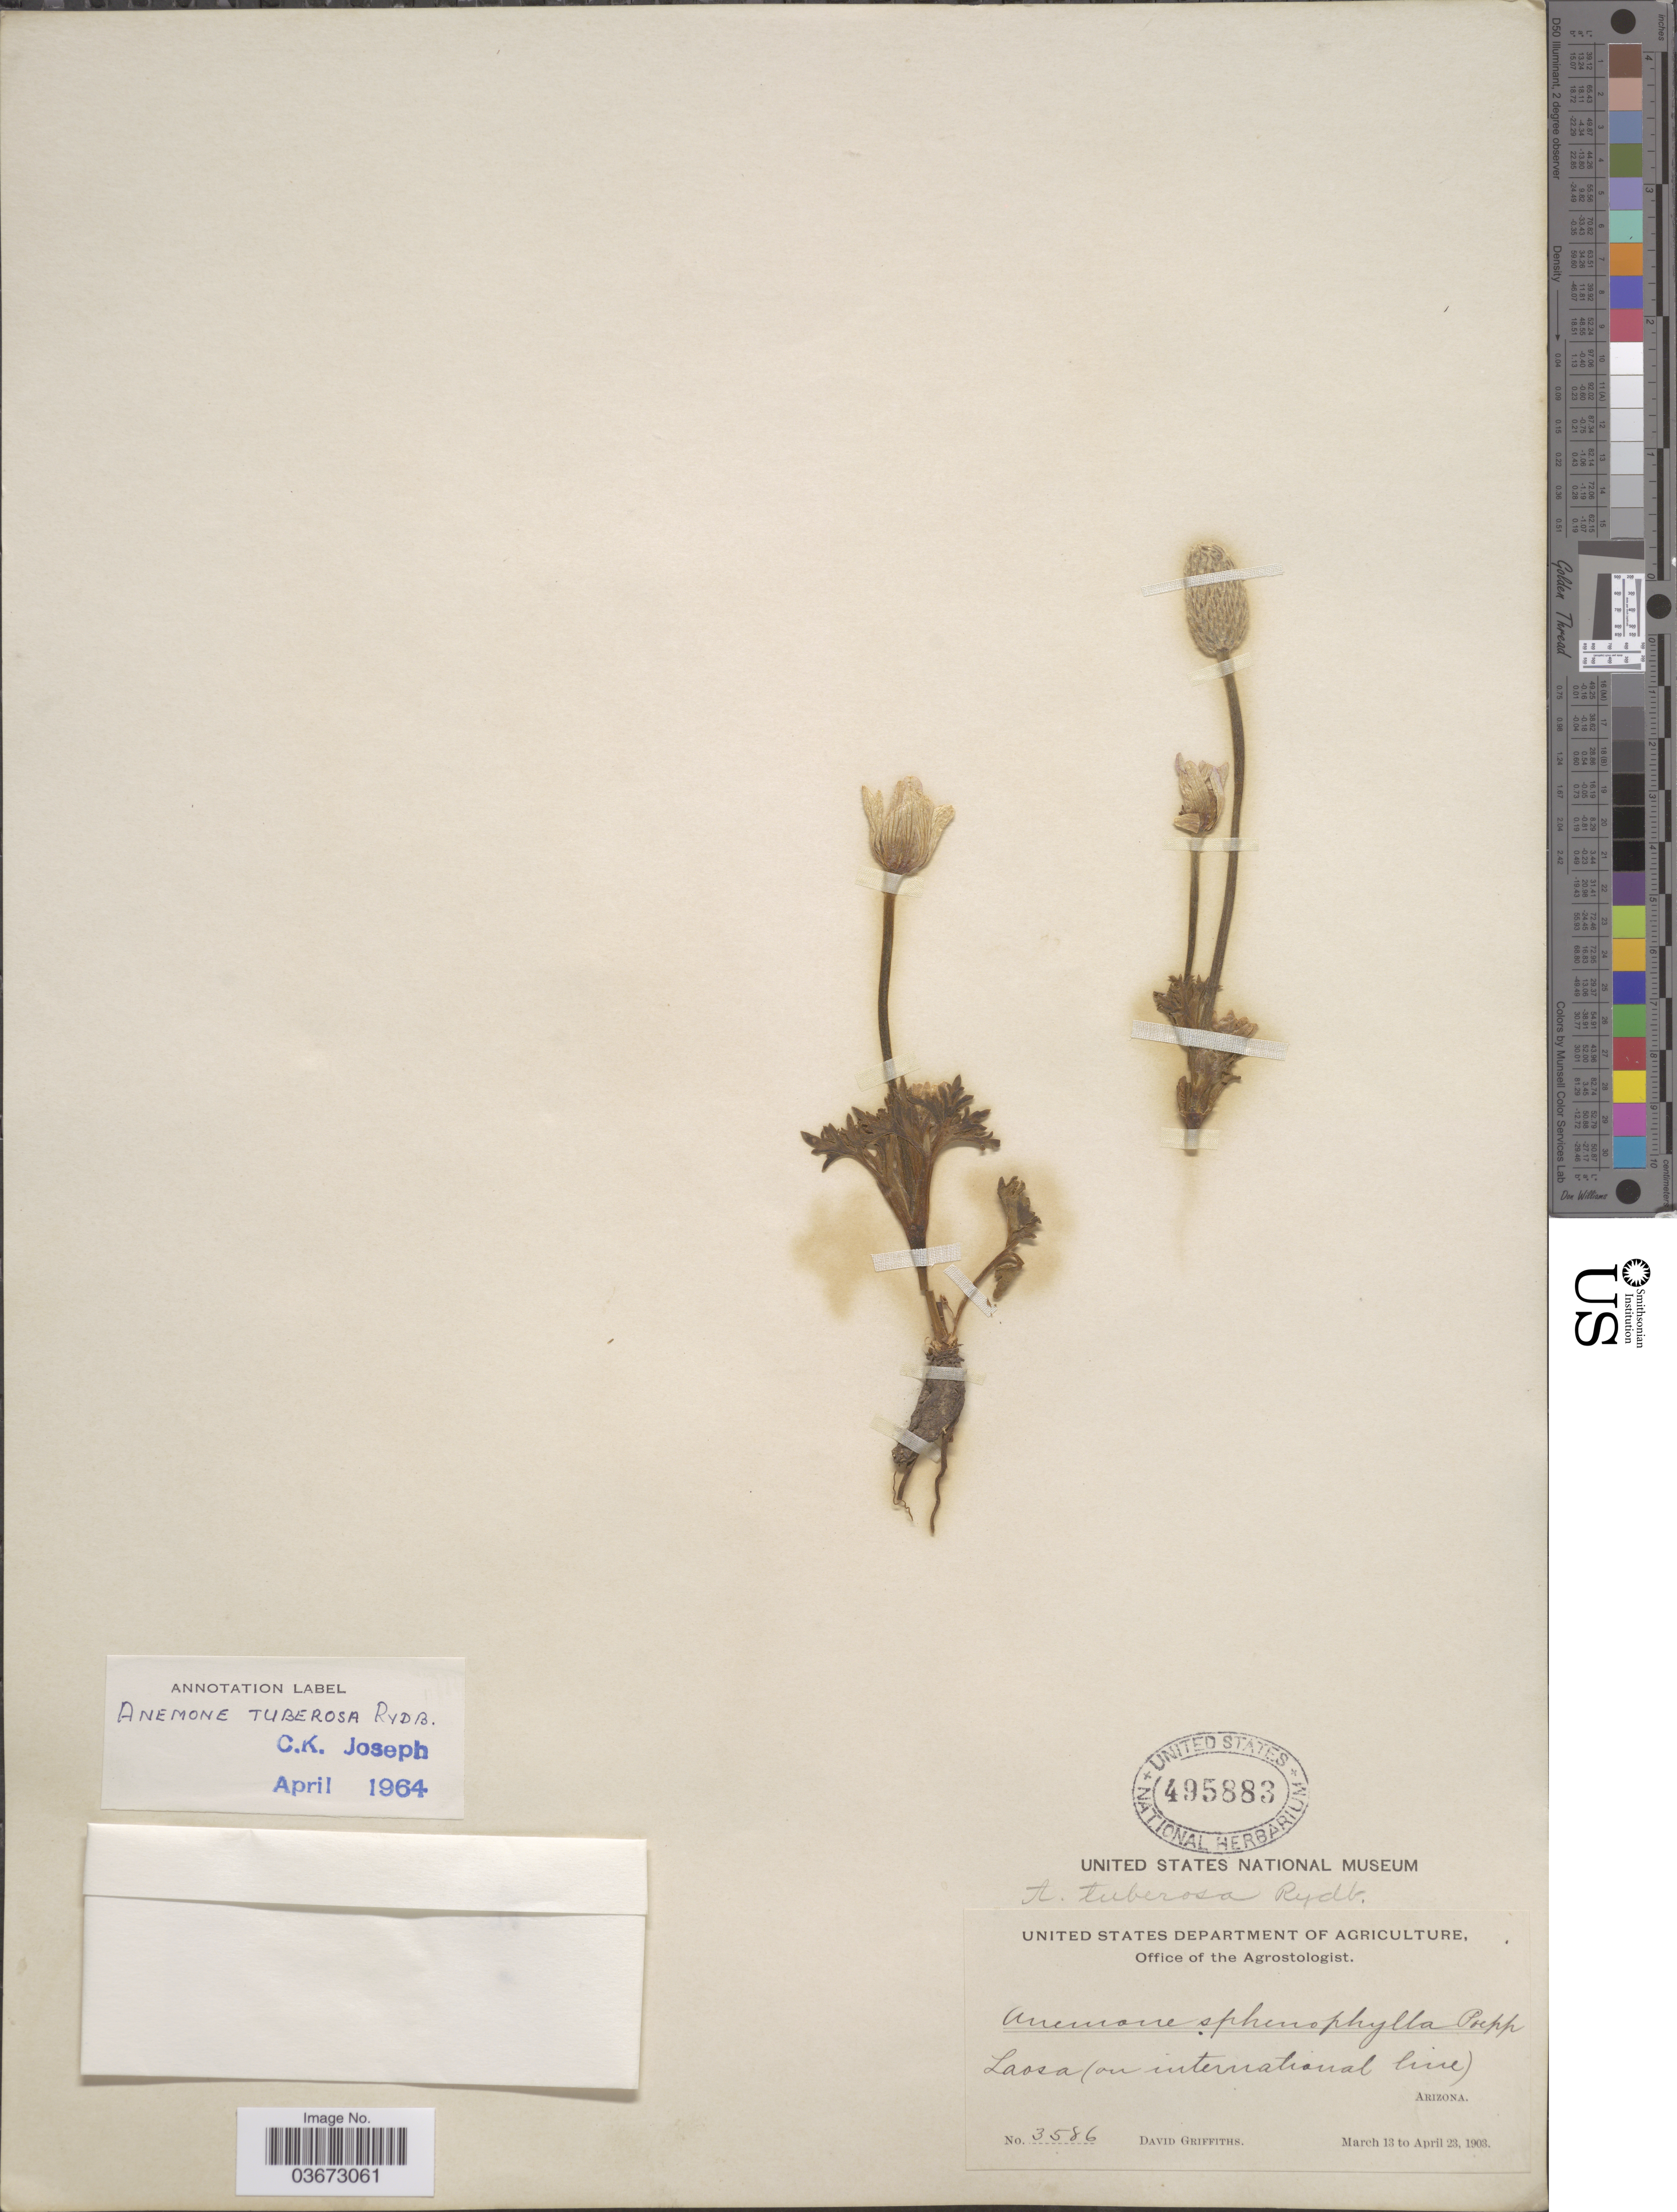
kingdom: Plantae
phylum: Tracheophyta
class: Magnoliopsida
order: Ranunculales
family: Ranunculaceae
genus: Anemone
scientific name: Anemone tuberosa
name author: Rydb.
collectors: D. Griffiths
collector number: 3586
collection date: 1903-03-13/1903-04-23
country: United States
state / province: Arizona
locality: Laosa (an international line).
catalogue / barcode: US 495883